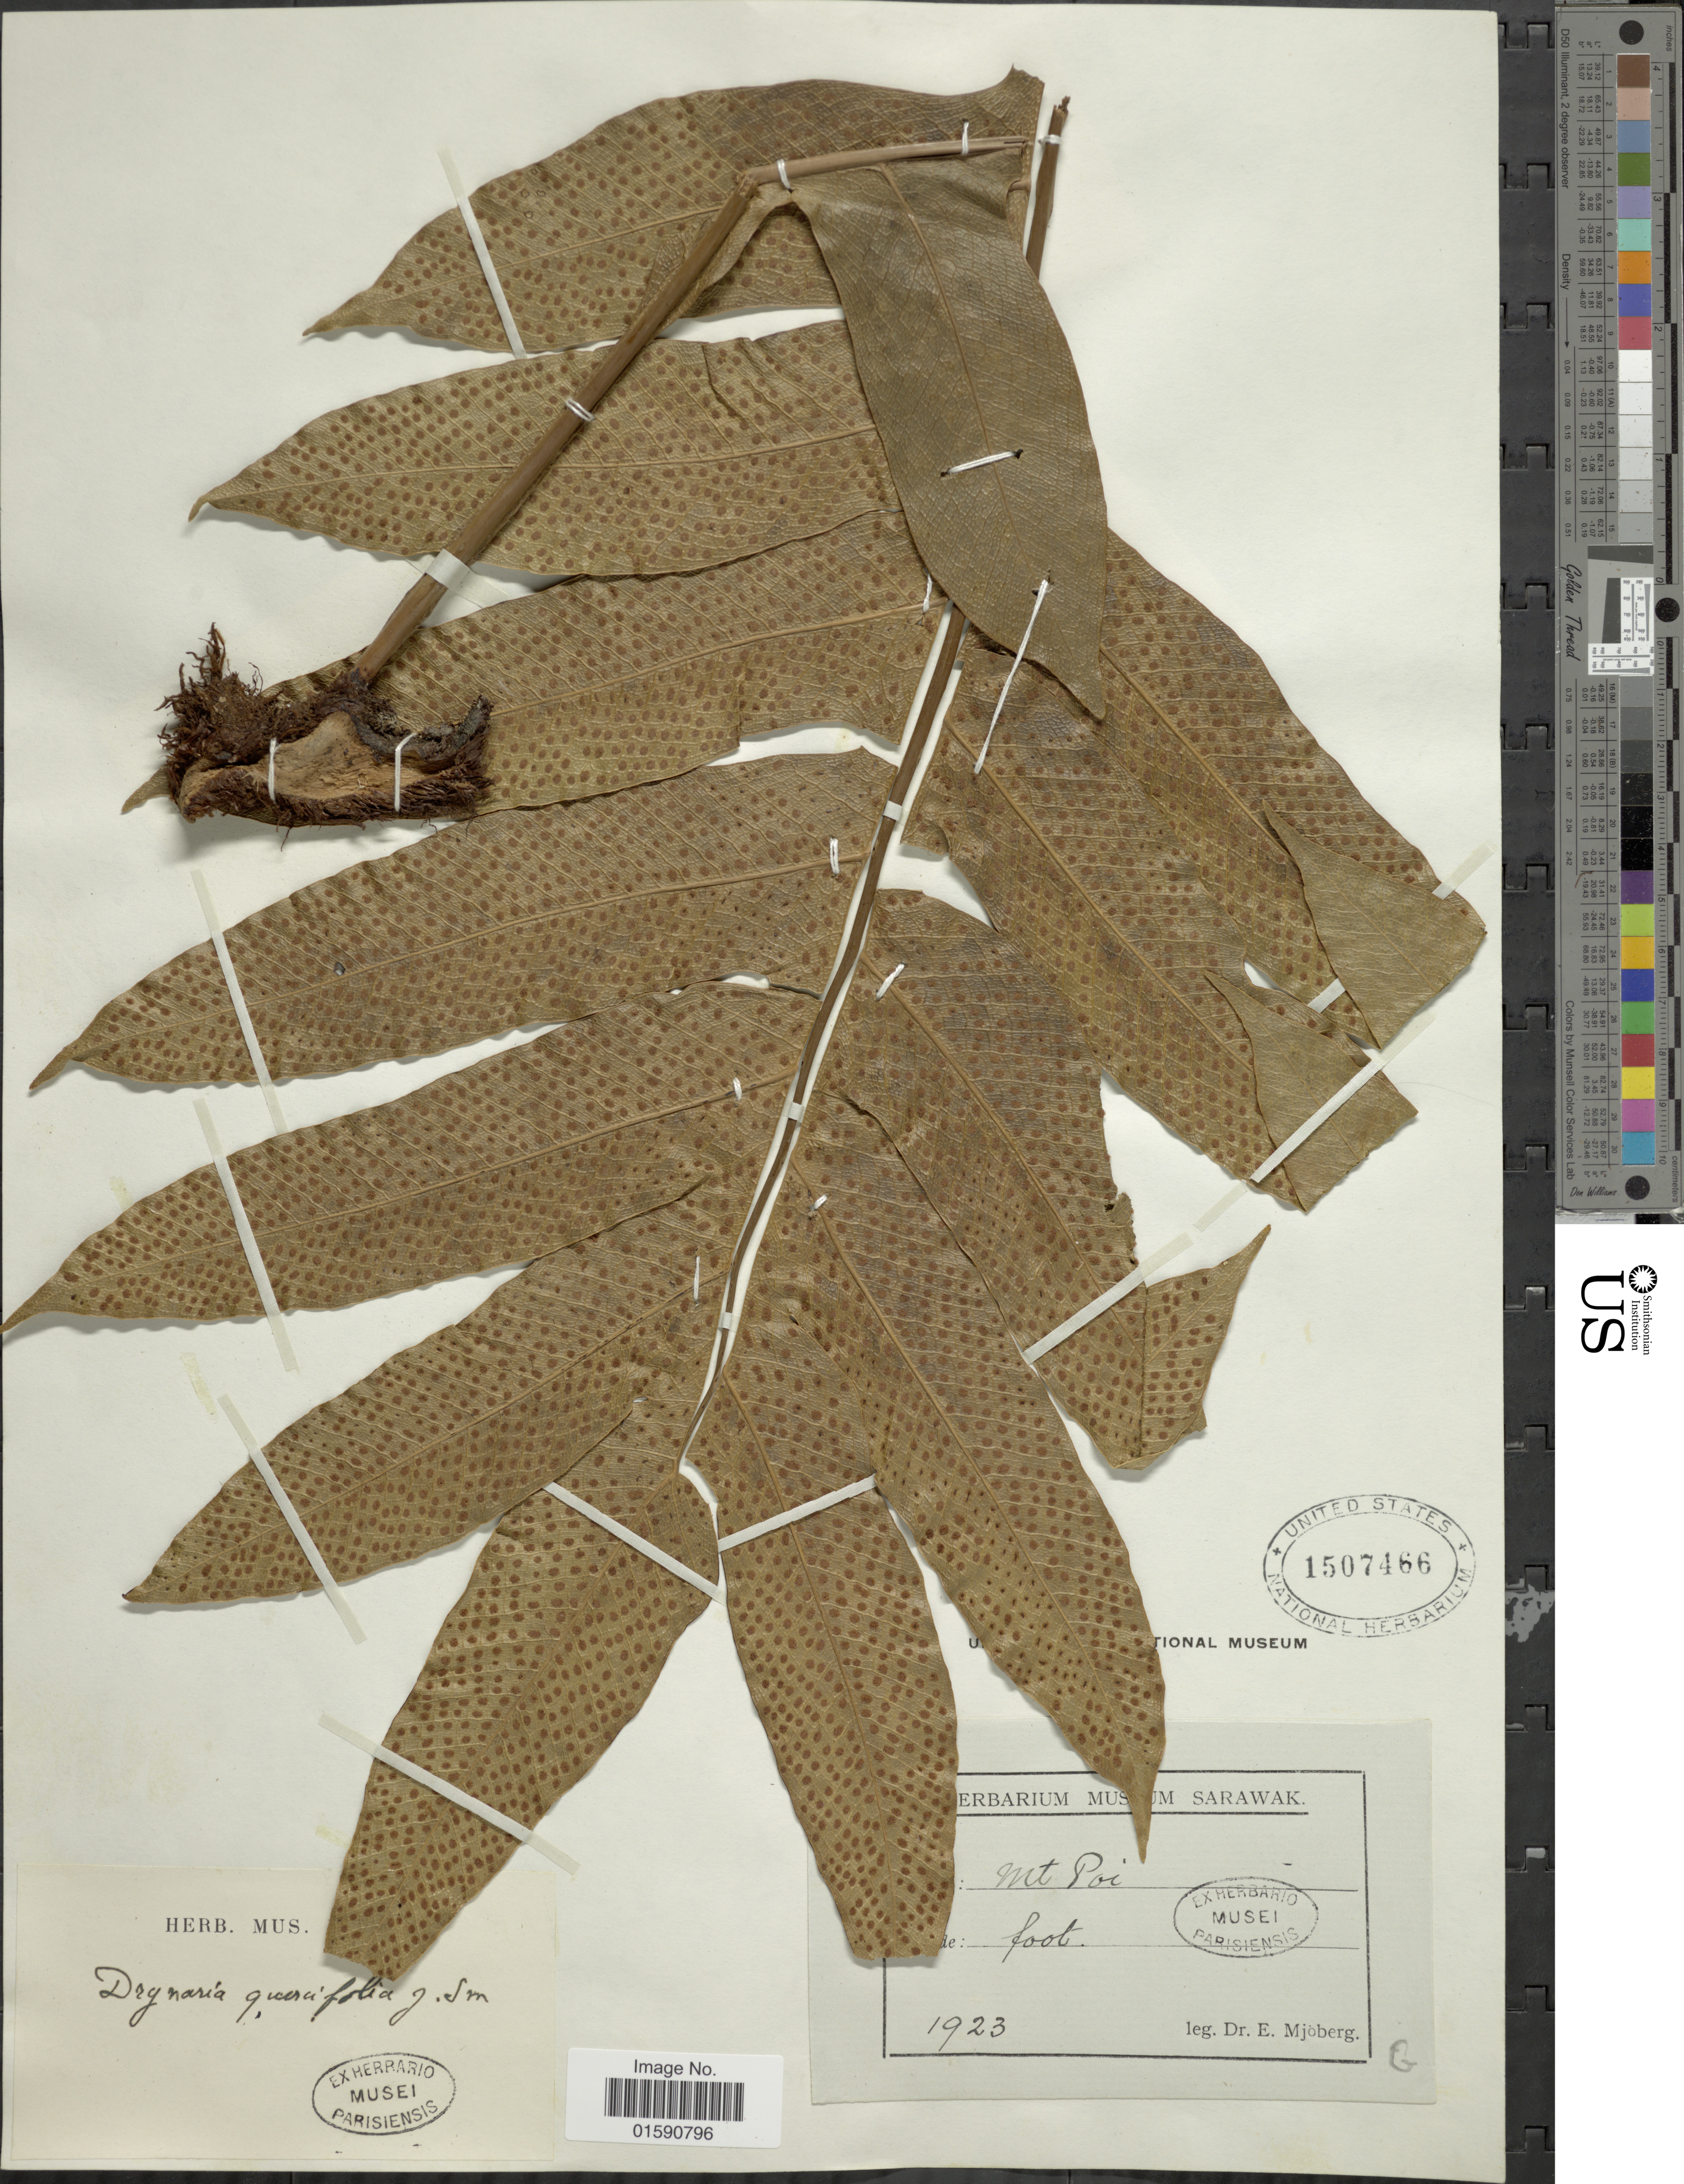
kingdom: Plantae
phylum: Tracheophyta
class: Polypodiopsida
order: Polypodiales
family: Polypodiaceae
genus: Drynaria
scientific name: Drynaria quercifolia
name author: (L.) J. Sm.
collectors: E. Mjoberg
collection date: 1923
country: Malaysia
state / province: Sarawak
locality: Mt. Poi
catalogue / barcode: US 1507466